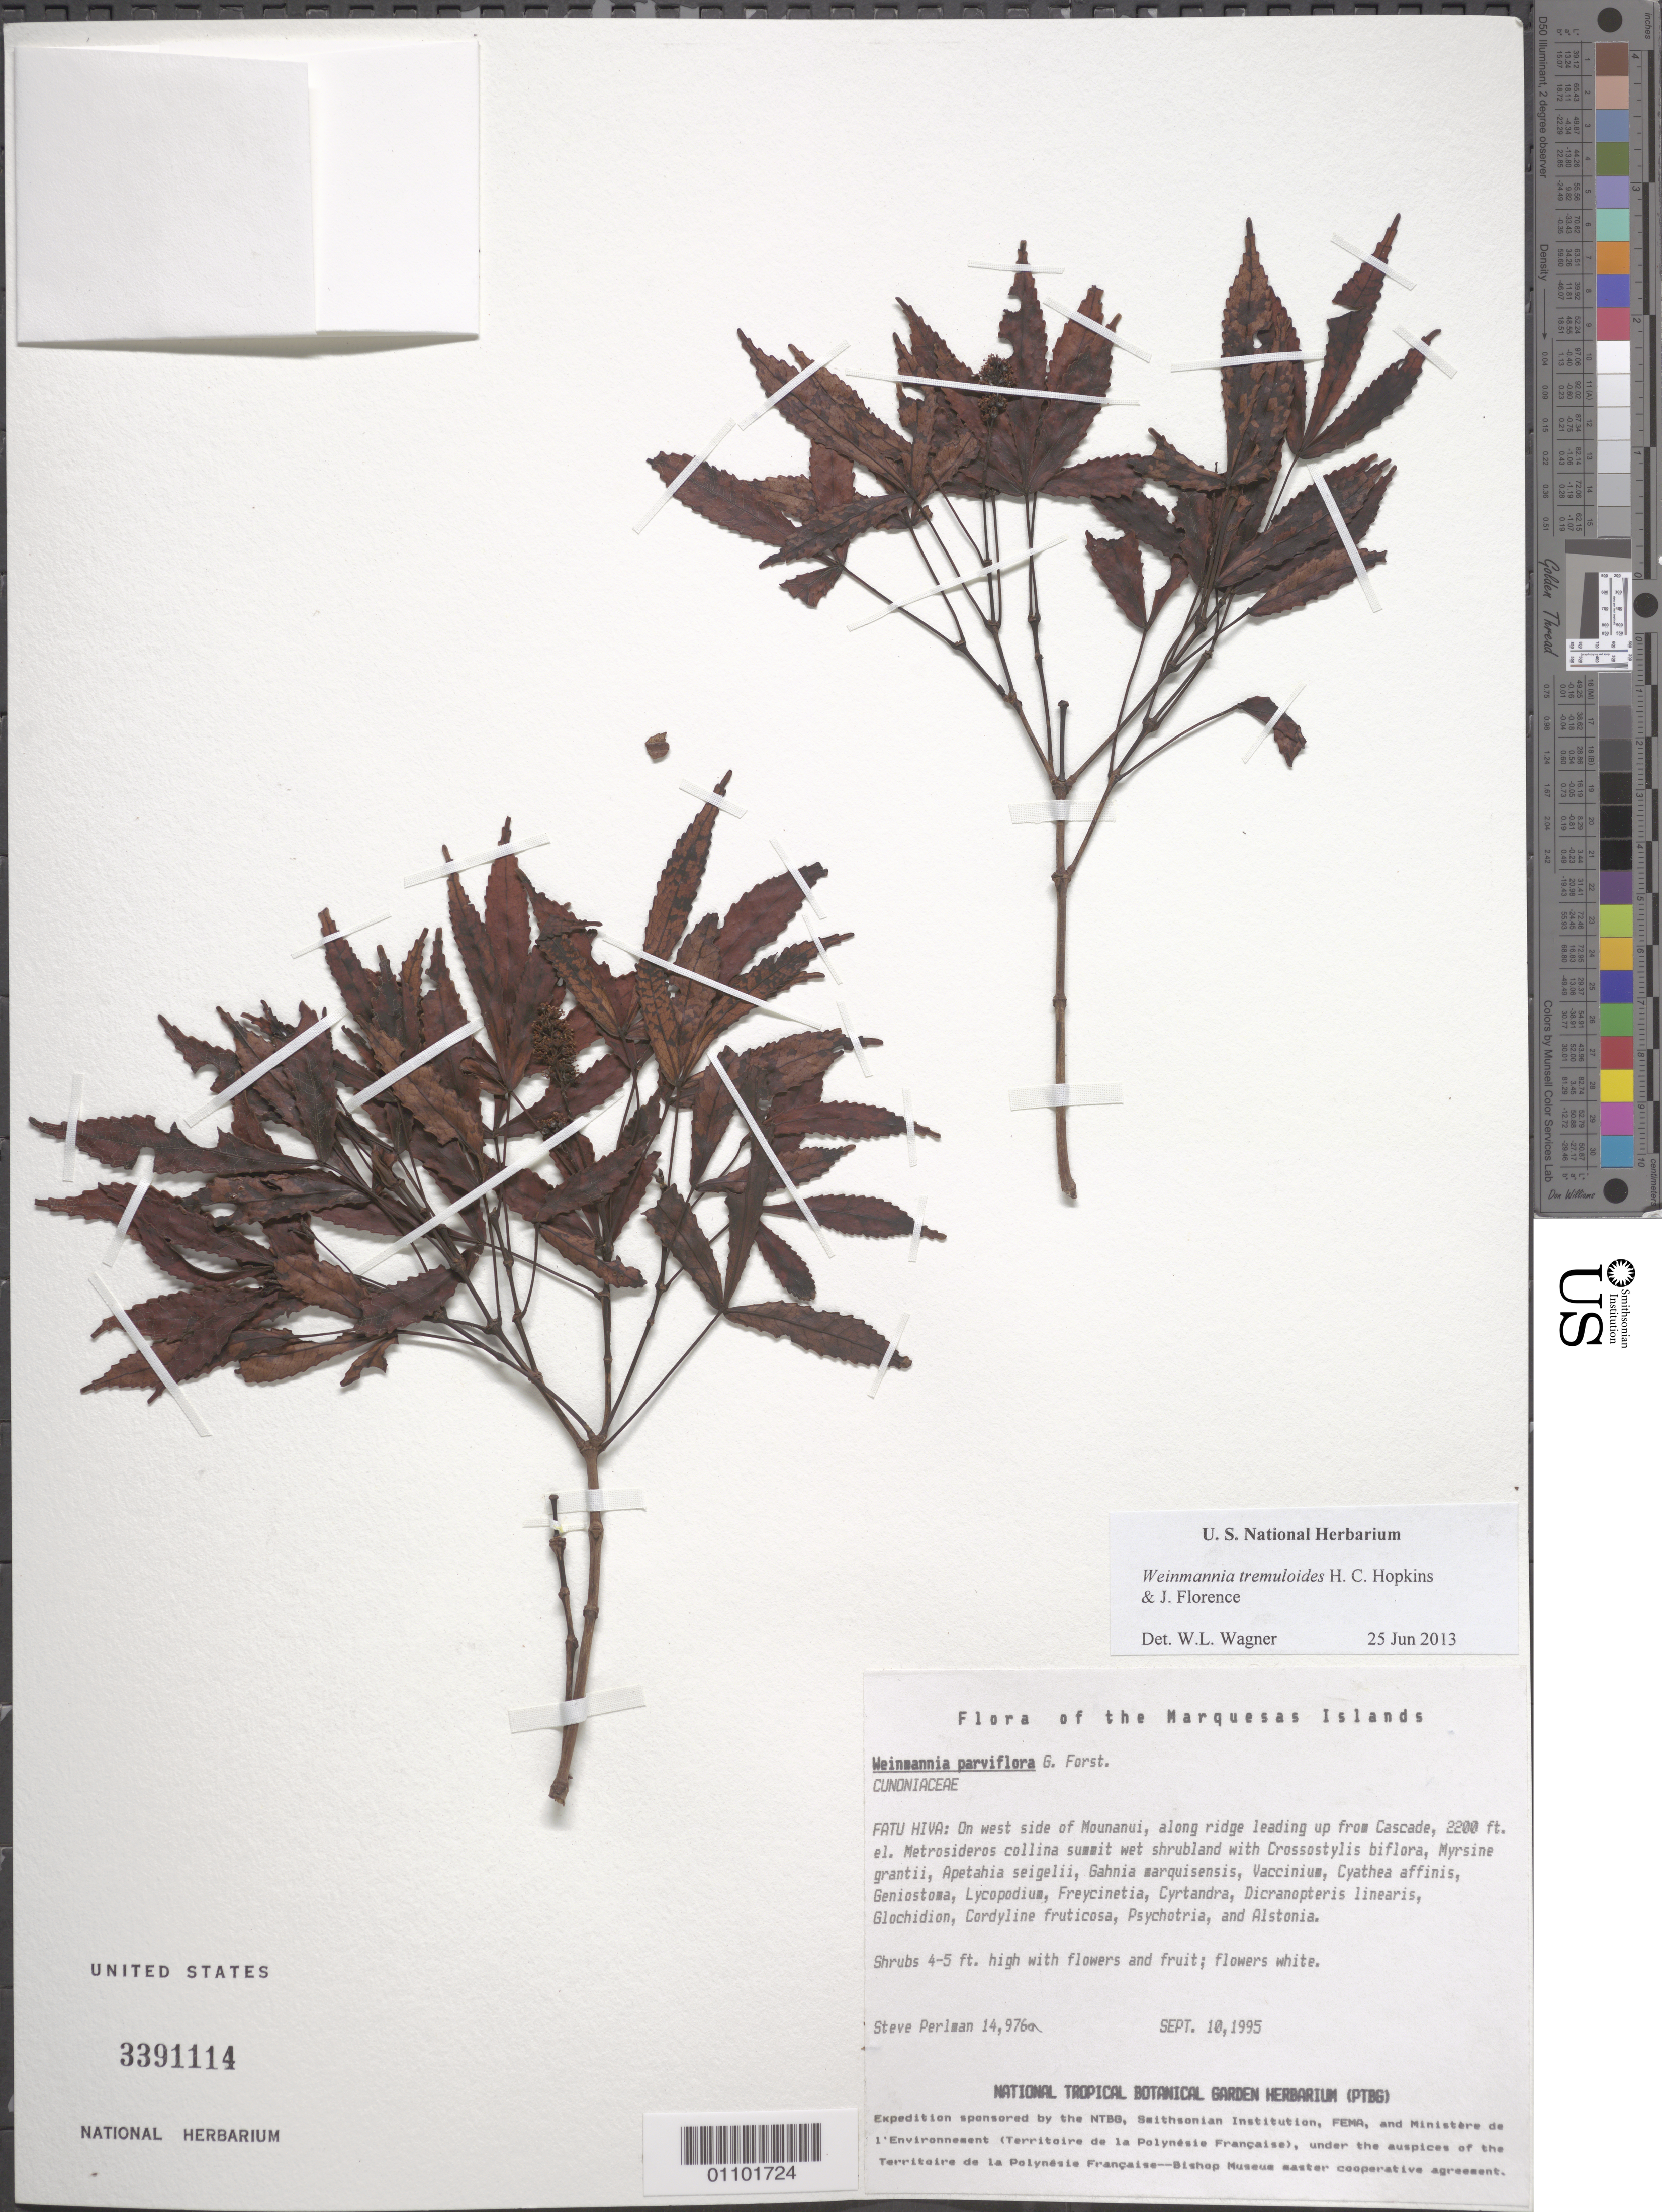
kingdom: Plantae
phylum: Tracheophyta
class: Magnoliopsida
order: Oxalidales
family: Cunoniaceae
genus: Pterophylla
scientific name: Pterophylla tremuloides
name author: (H.C. Hopkins & J. Florence) Pillon & H.C. Hopkins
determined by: Wagner, W. L., (BOT), Smithsonian Institution - National Museum of Natural History (UNITED STATES)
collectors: S. P. Perlman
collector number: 14976A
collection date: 1995-09-10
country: French Polynesia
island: Fatu Hiva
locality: On ridges W side of Mounanui, on ridge leading up from Cascade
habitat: In Metrosideros collina lowland wet shrubland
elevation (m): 671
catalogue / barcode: US 3391114